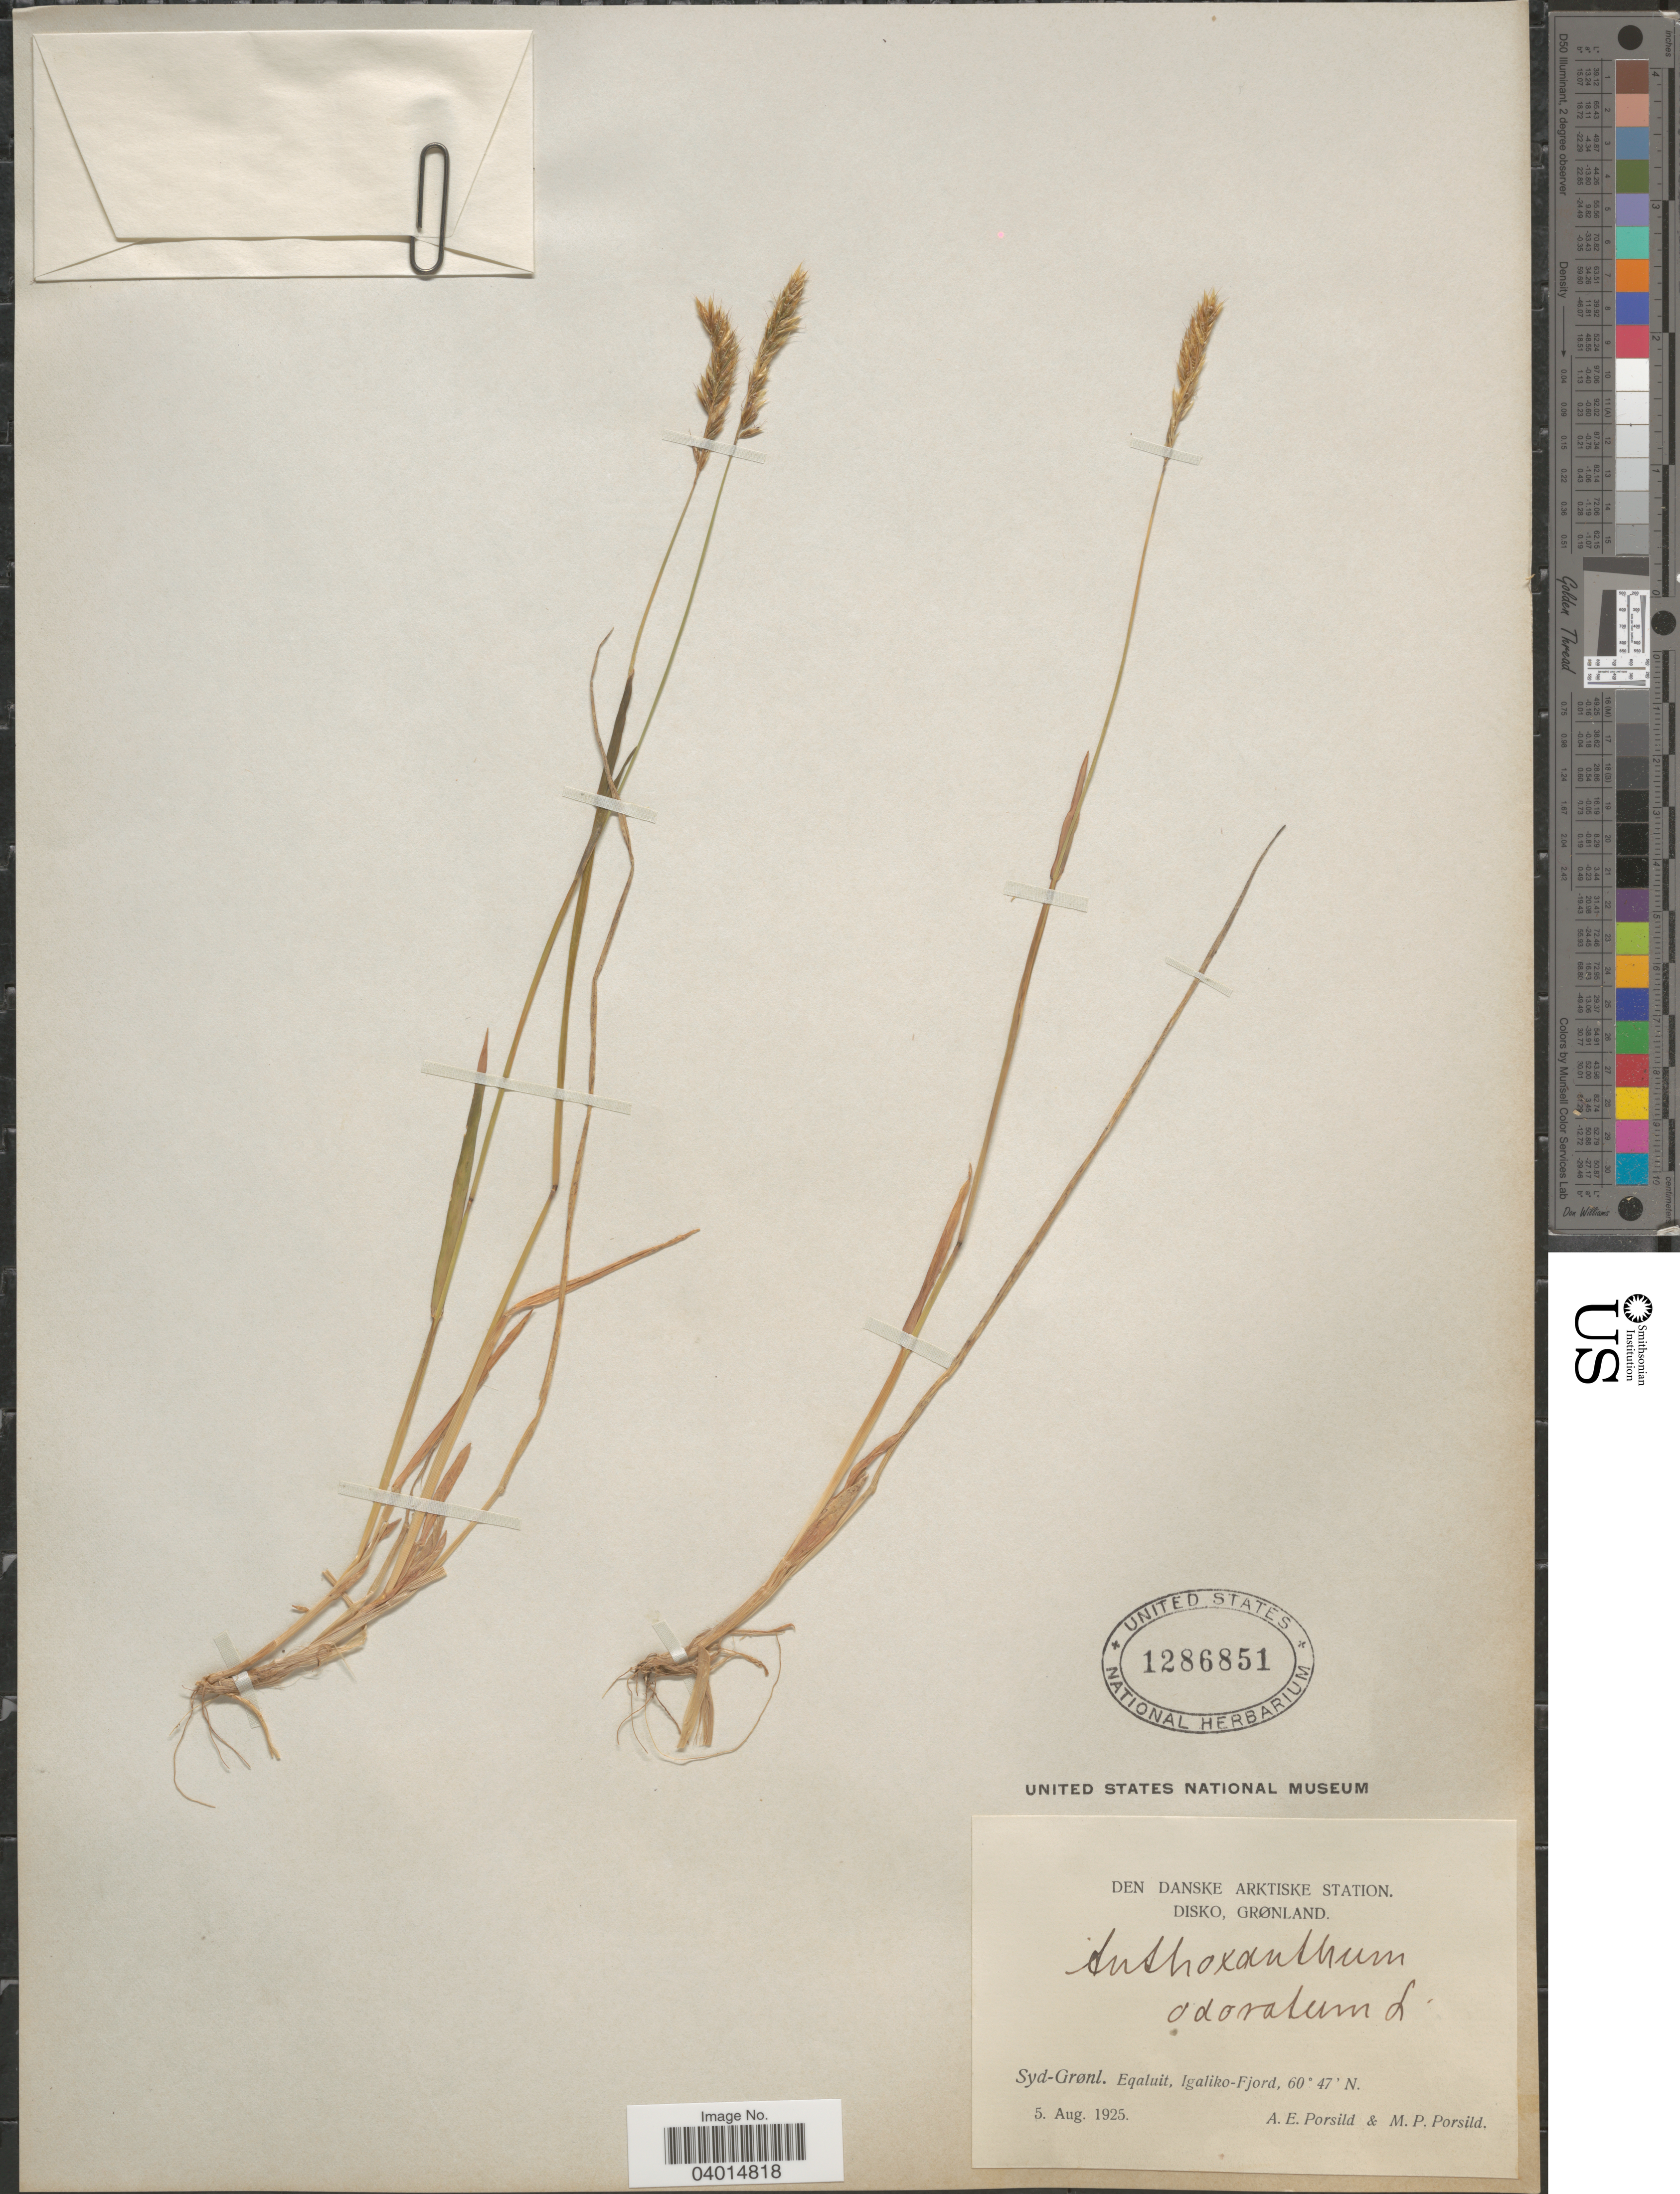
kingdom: Plantae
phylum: Tracheophyta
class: Liliopsida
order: Poales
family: Poaceae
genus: Anthoxanthum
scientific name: Anthoxanthum odoratum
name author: L.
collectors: A. E. Porsild & M. P. Porsild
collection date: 1925-08-05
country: Greenland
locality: Den Danske Arktiske Station. Disko, Grønland. Syd-Grønl. Eqaluit, Igaliko-Fjord.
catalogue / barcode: US 1286851